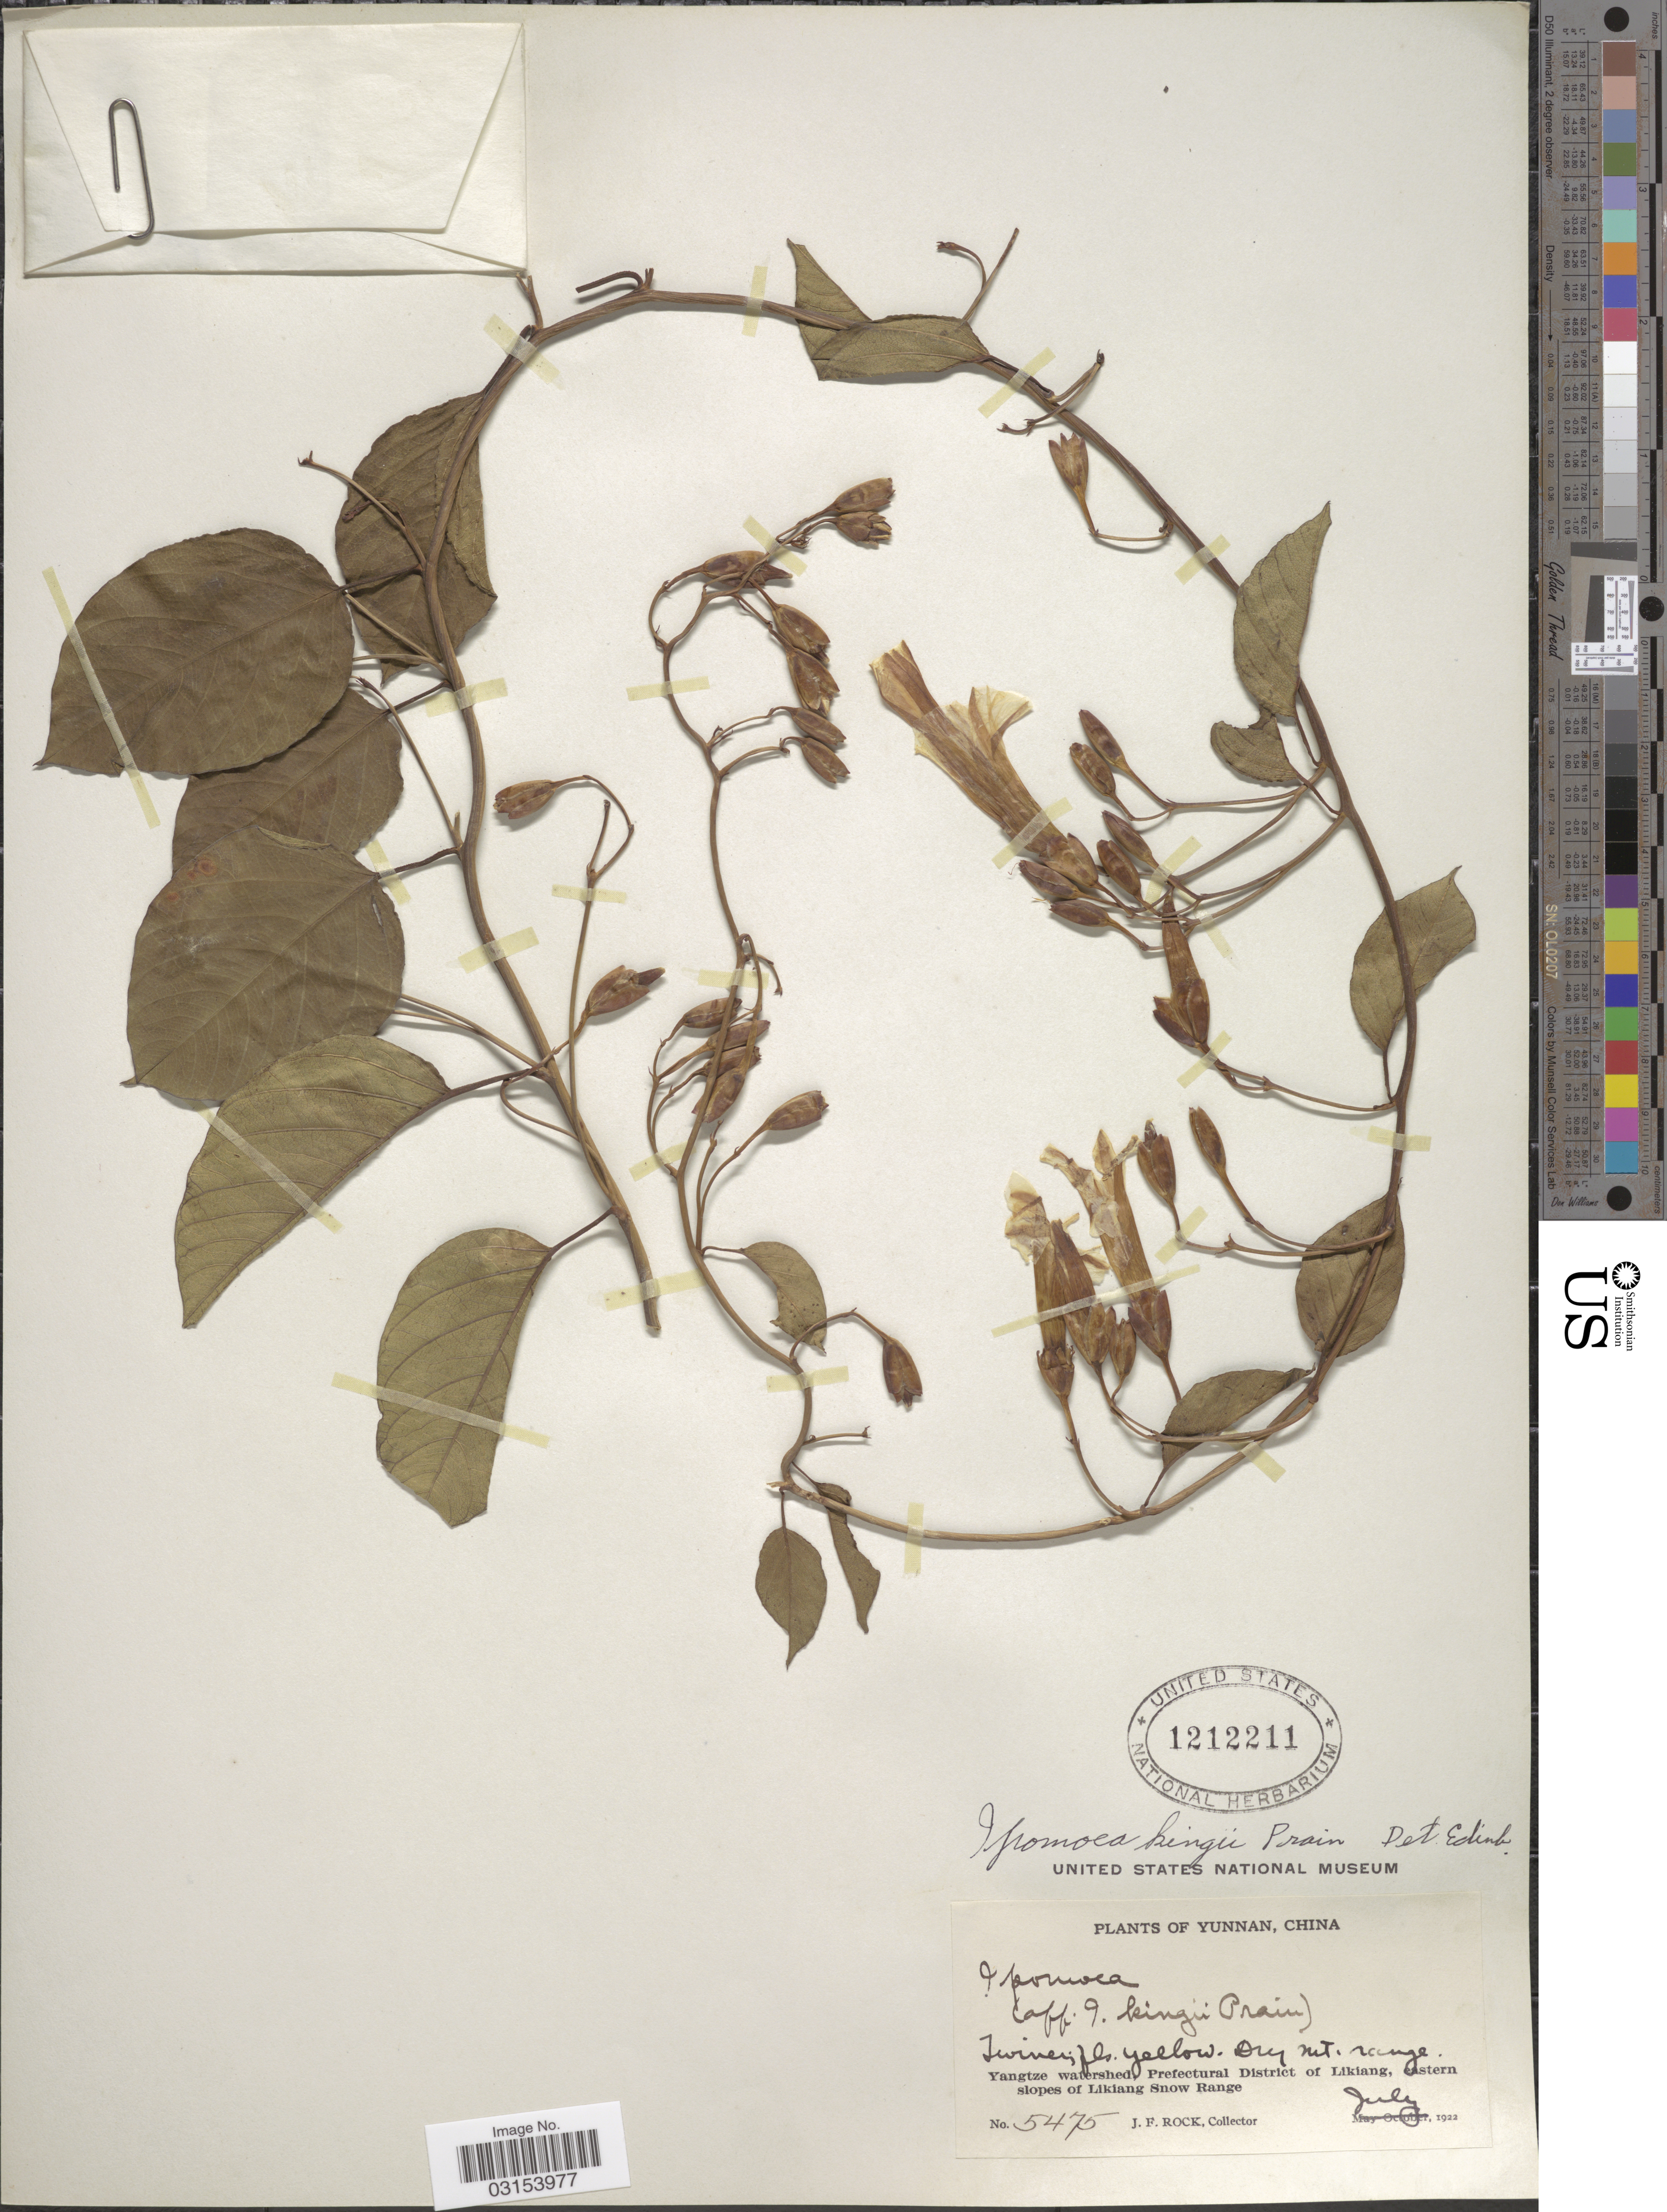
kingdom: Plantae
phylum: Tracheophyta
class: Magnoliopsida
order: Solanales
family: Convolvulaceae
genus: Ipomoea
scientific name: Ipomoea hungaiensis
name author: Lingelsh. & Borza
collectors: J. Rock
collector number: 5475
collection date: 1922-07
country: China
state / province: Yunnan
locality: Dry Mt. range. Yangtze watershed, Prefectural District of Likiang, eastern slopes of Likiang Snow Range.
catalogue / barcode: US 1212211